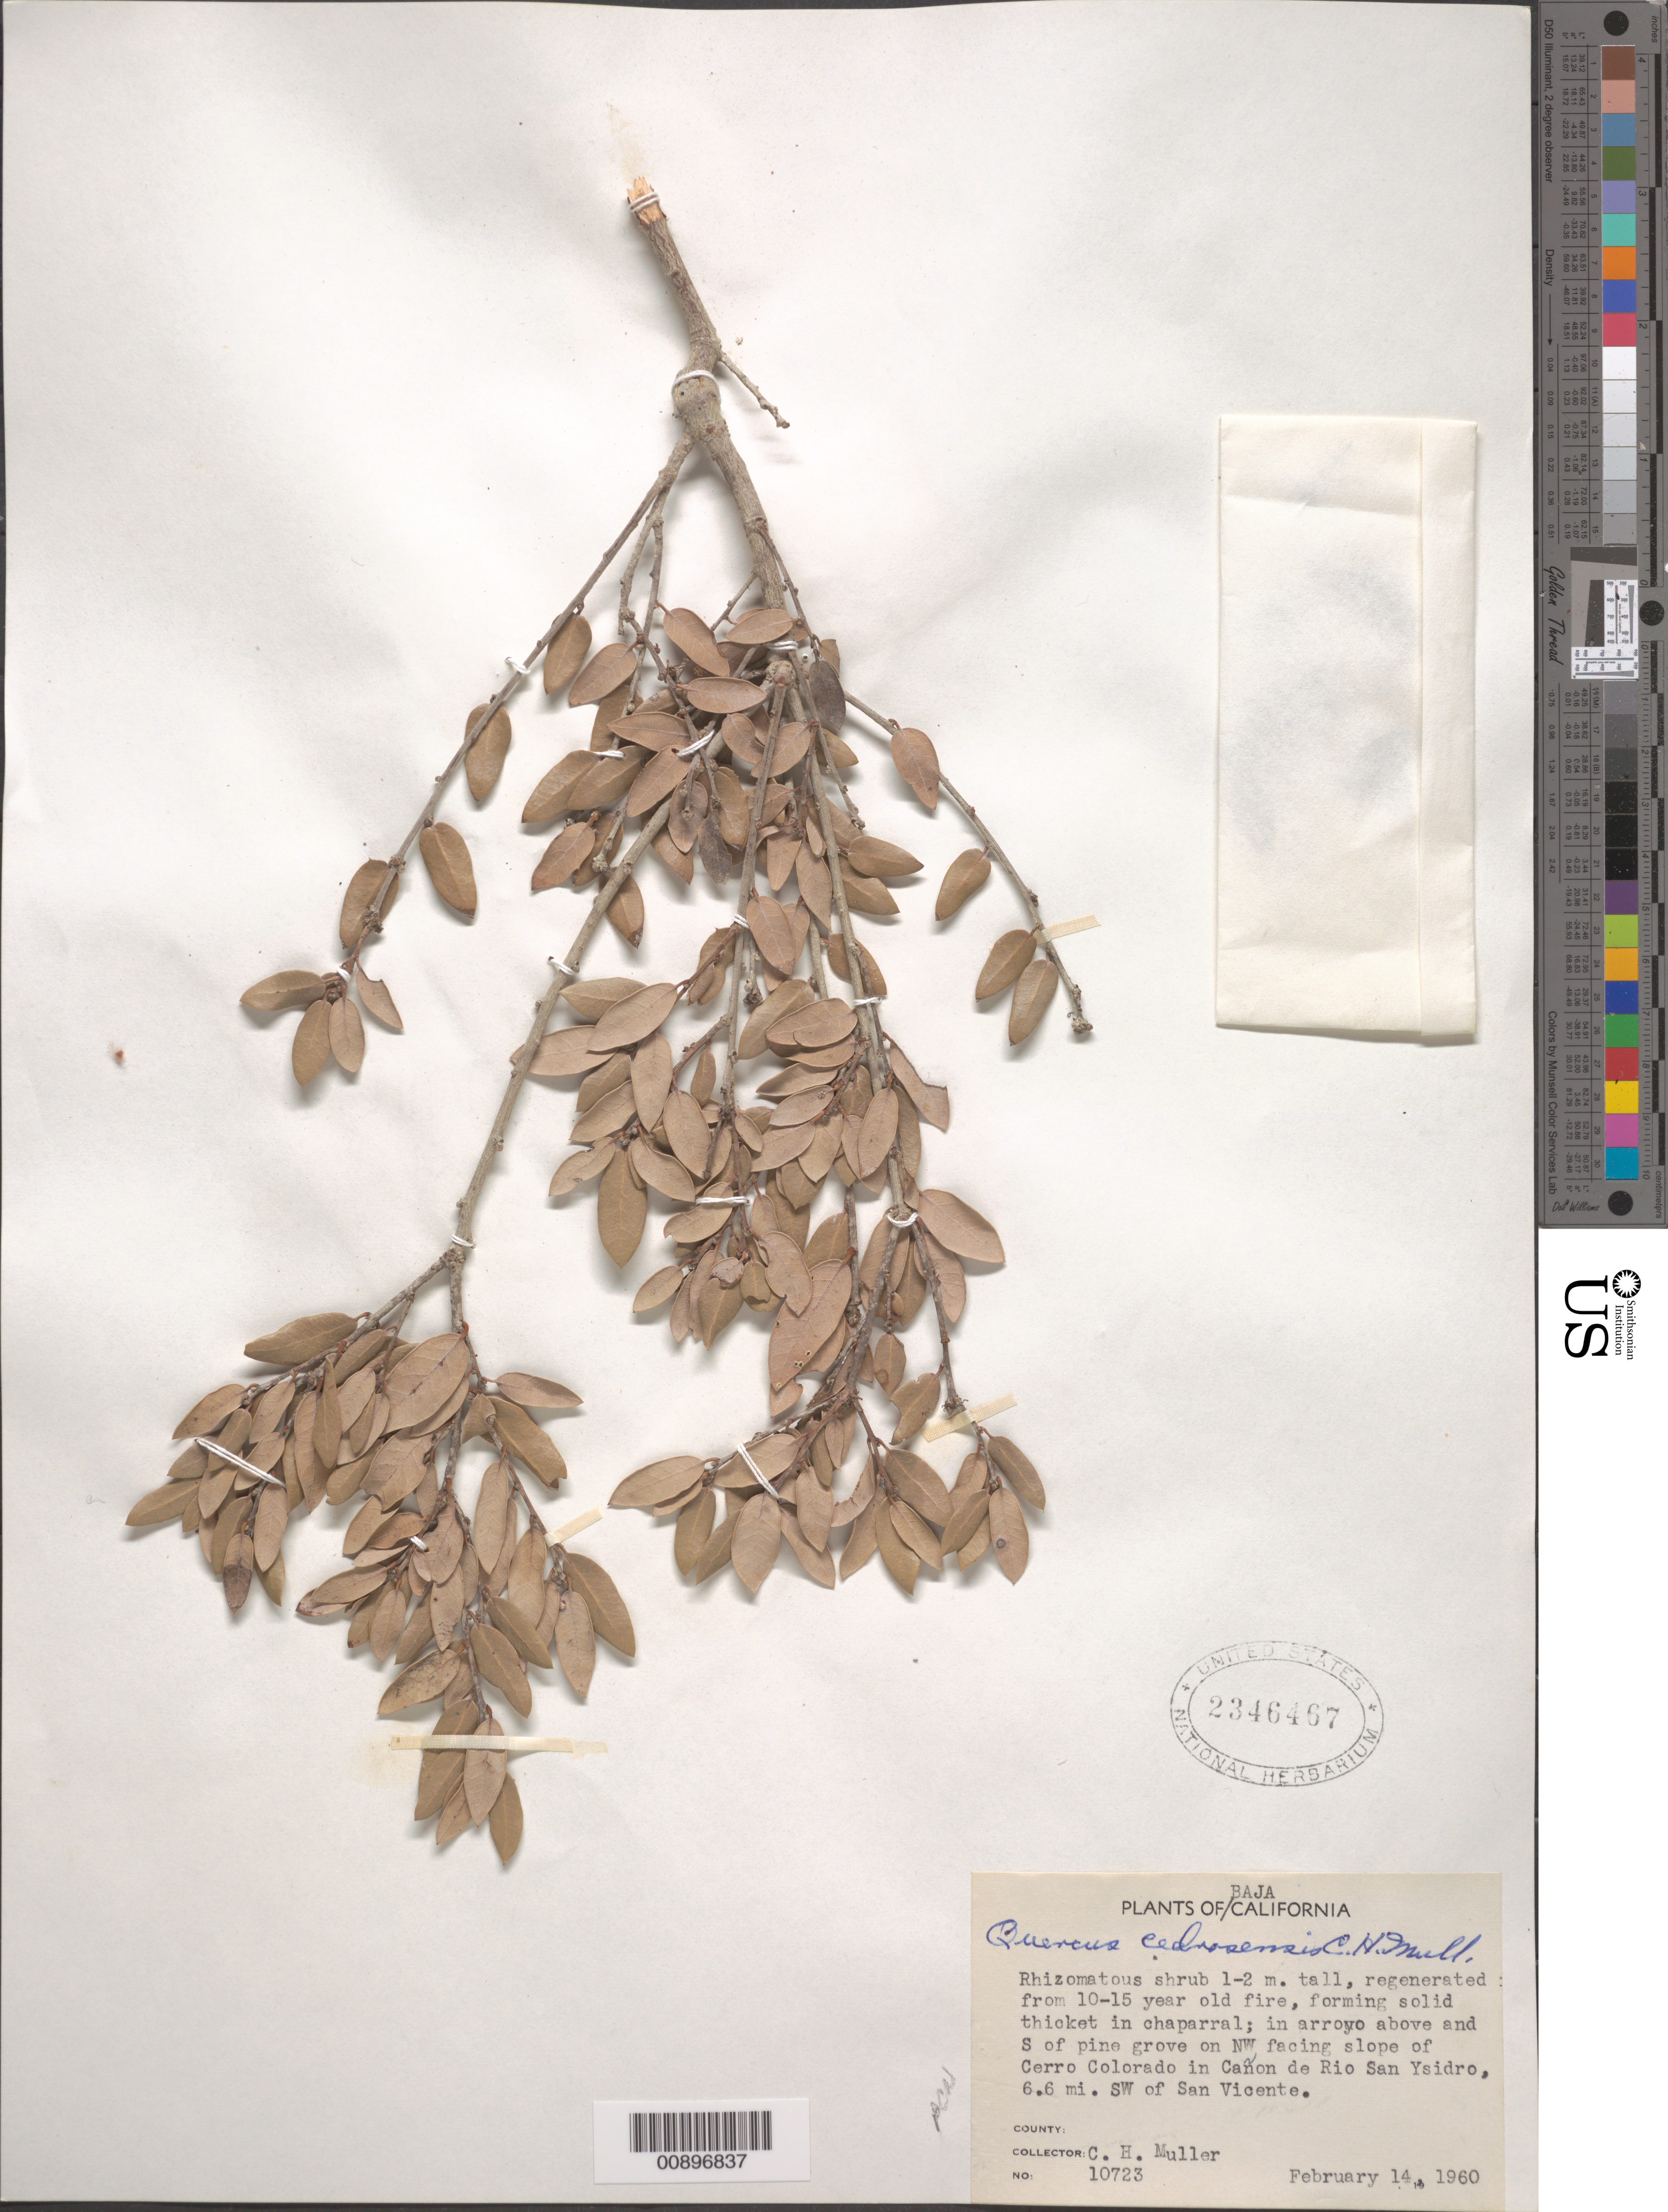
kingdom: Plantae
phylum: Tracheophyta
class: Magnoliopsida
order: Fagales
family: Fagaceae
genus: Quercus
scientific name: Quercus cedrosensis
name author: C.H. Mull.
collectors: C. H. Muller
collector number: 10723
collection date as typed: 14 Feb 1960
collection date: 1960-02-14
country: Mexico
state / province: Baja California Norte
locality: NW facing slope of Cerro Colorado in Cañon de Río San Ysidro, 6.6 mi. SW of San Vicente.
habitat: In arroyo above and S of pine grove on NW facing slope.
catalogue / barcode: US 2346467